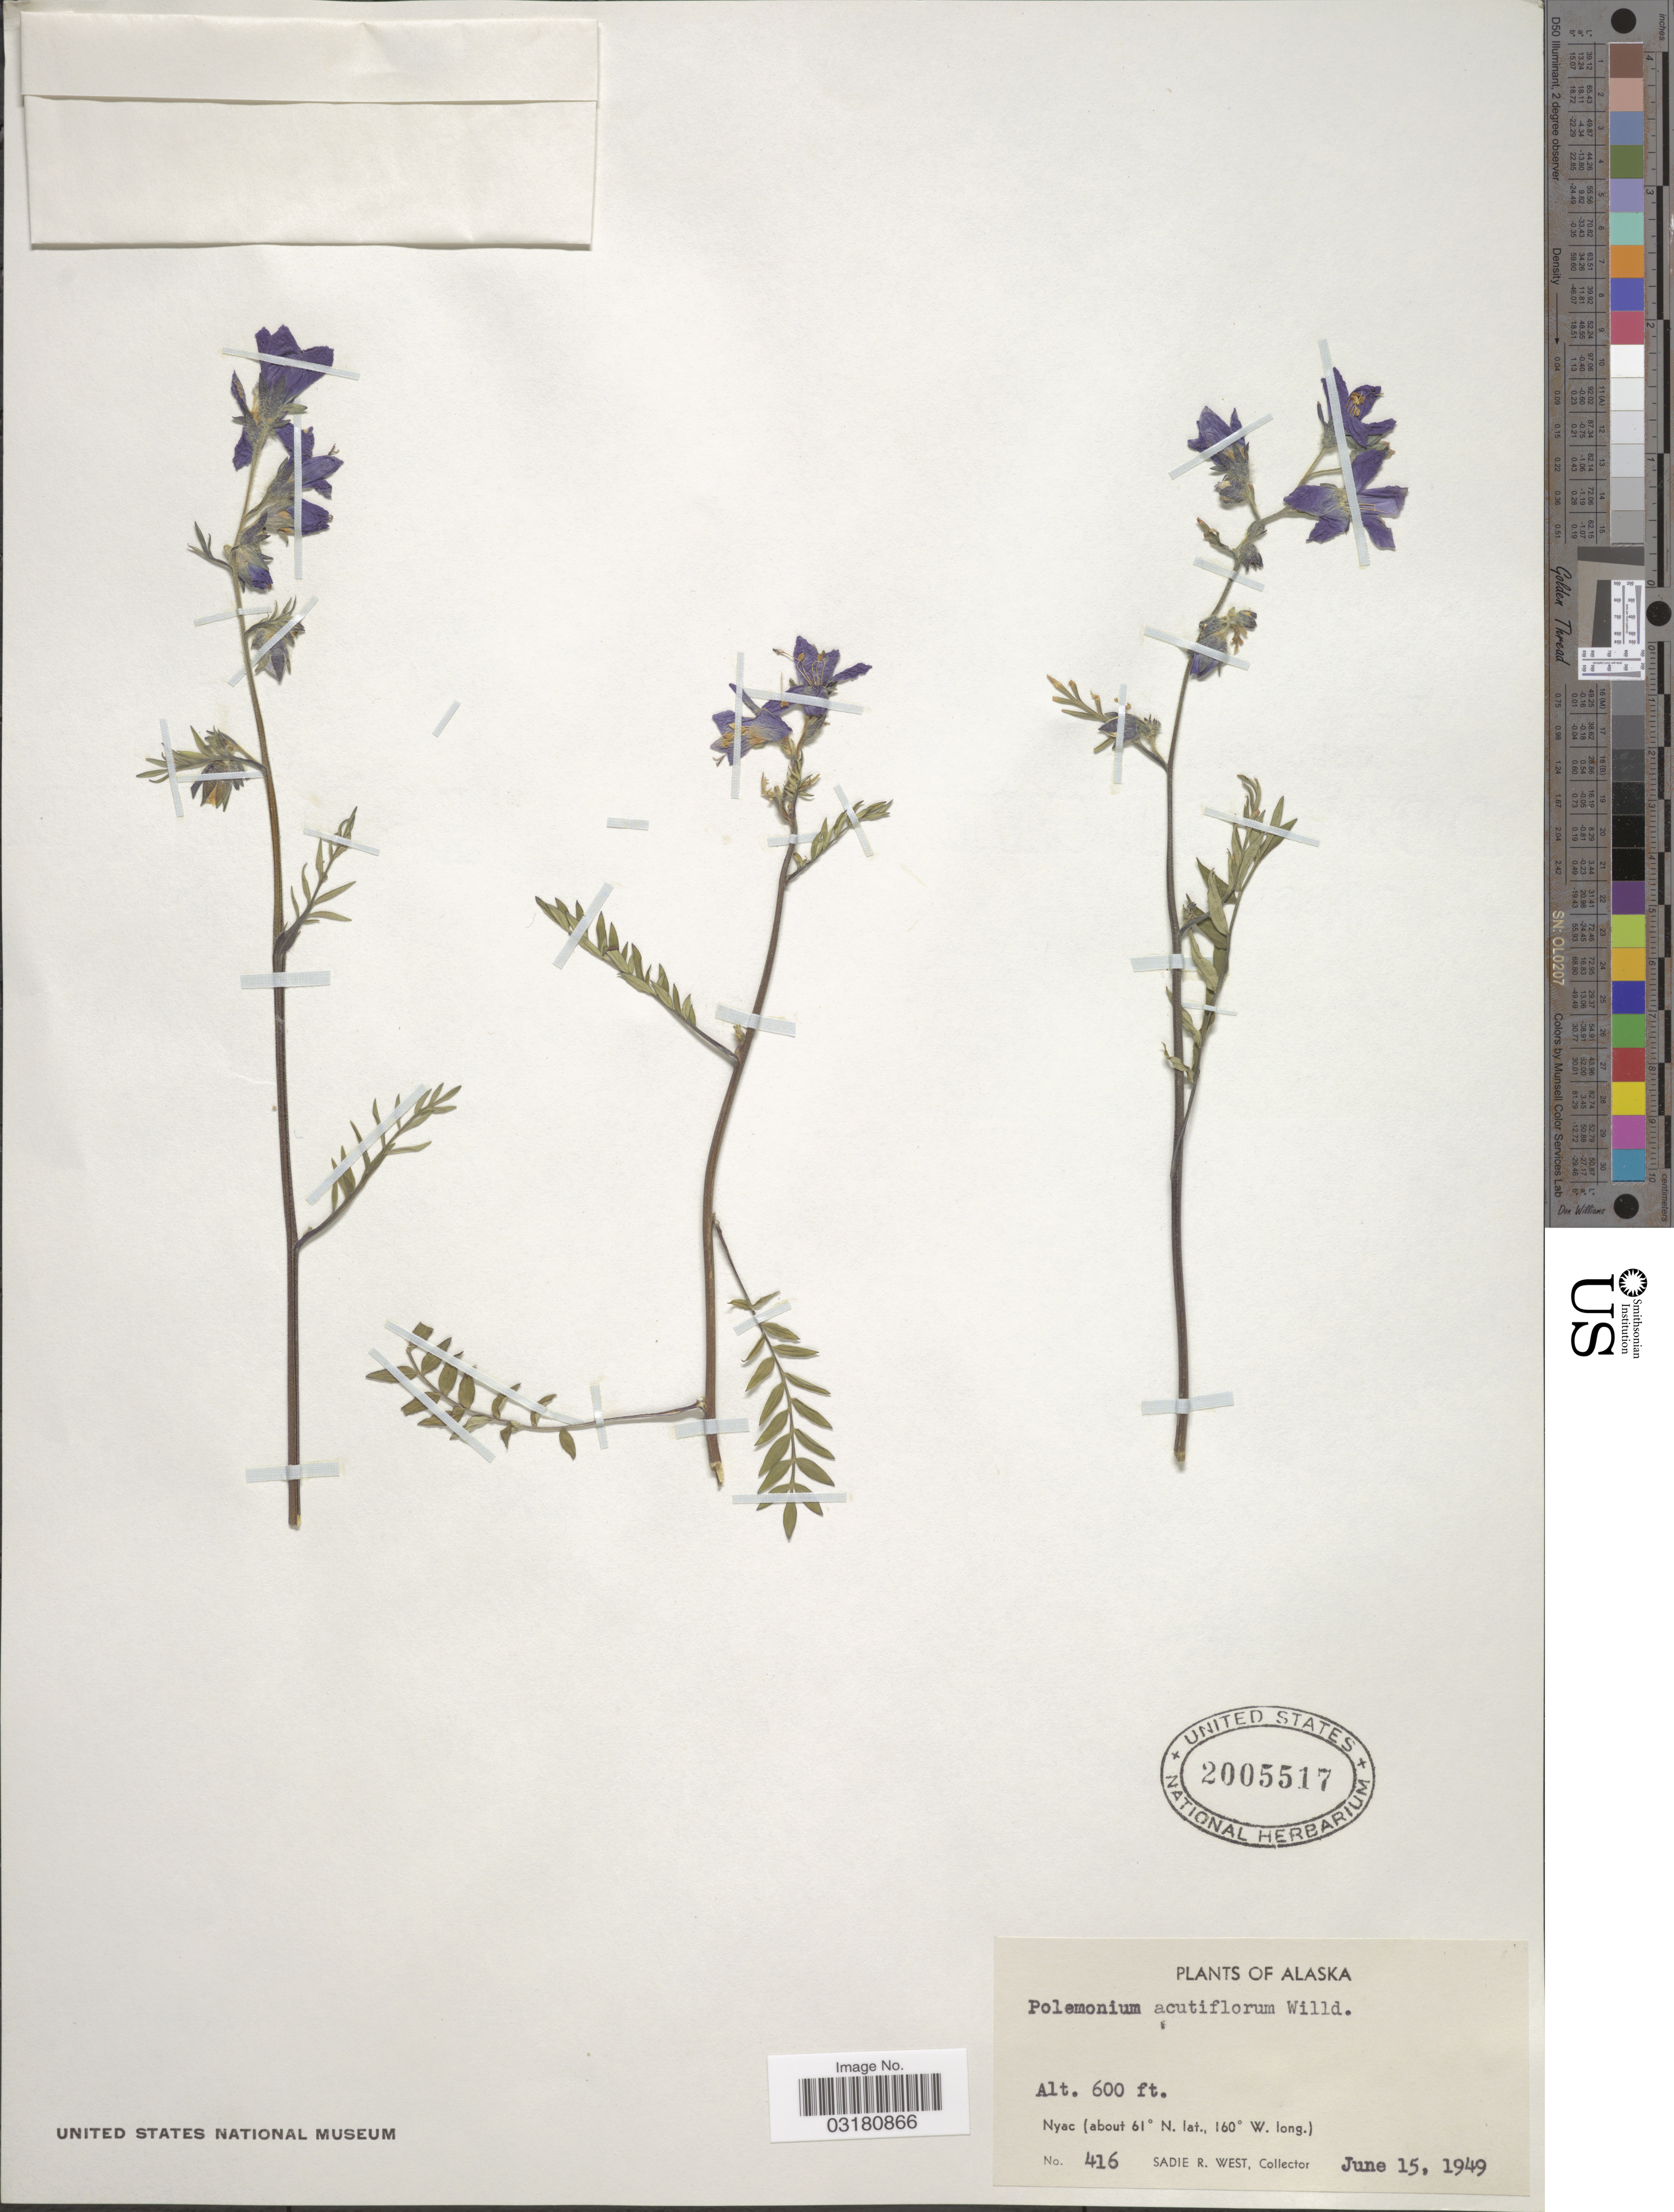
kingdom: Plantae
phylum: Tracheophyta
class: Magnoliopsida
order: Ericales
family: Polemoniaceae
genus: Polemonium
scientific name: Polemonium caeruleum subsp. villosum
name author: (Rudolph ex Georgi) Brand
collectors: S. R. West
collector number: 416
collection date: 1949-06-15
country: United States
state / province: Alaska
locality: Nyac.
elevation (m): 183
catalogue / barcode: US 2005517